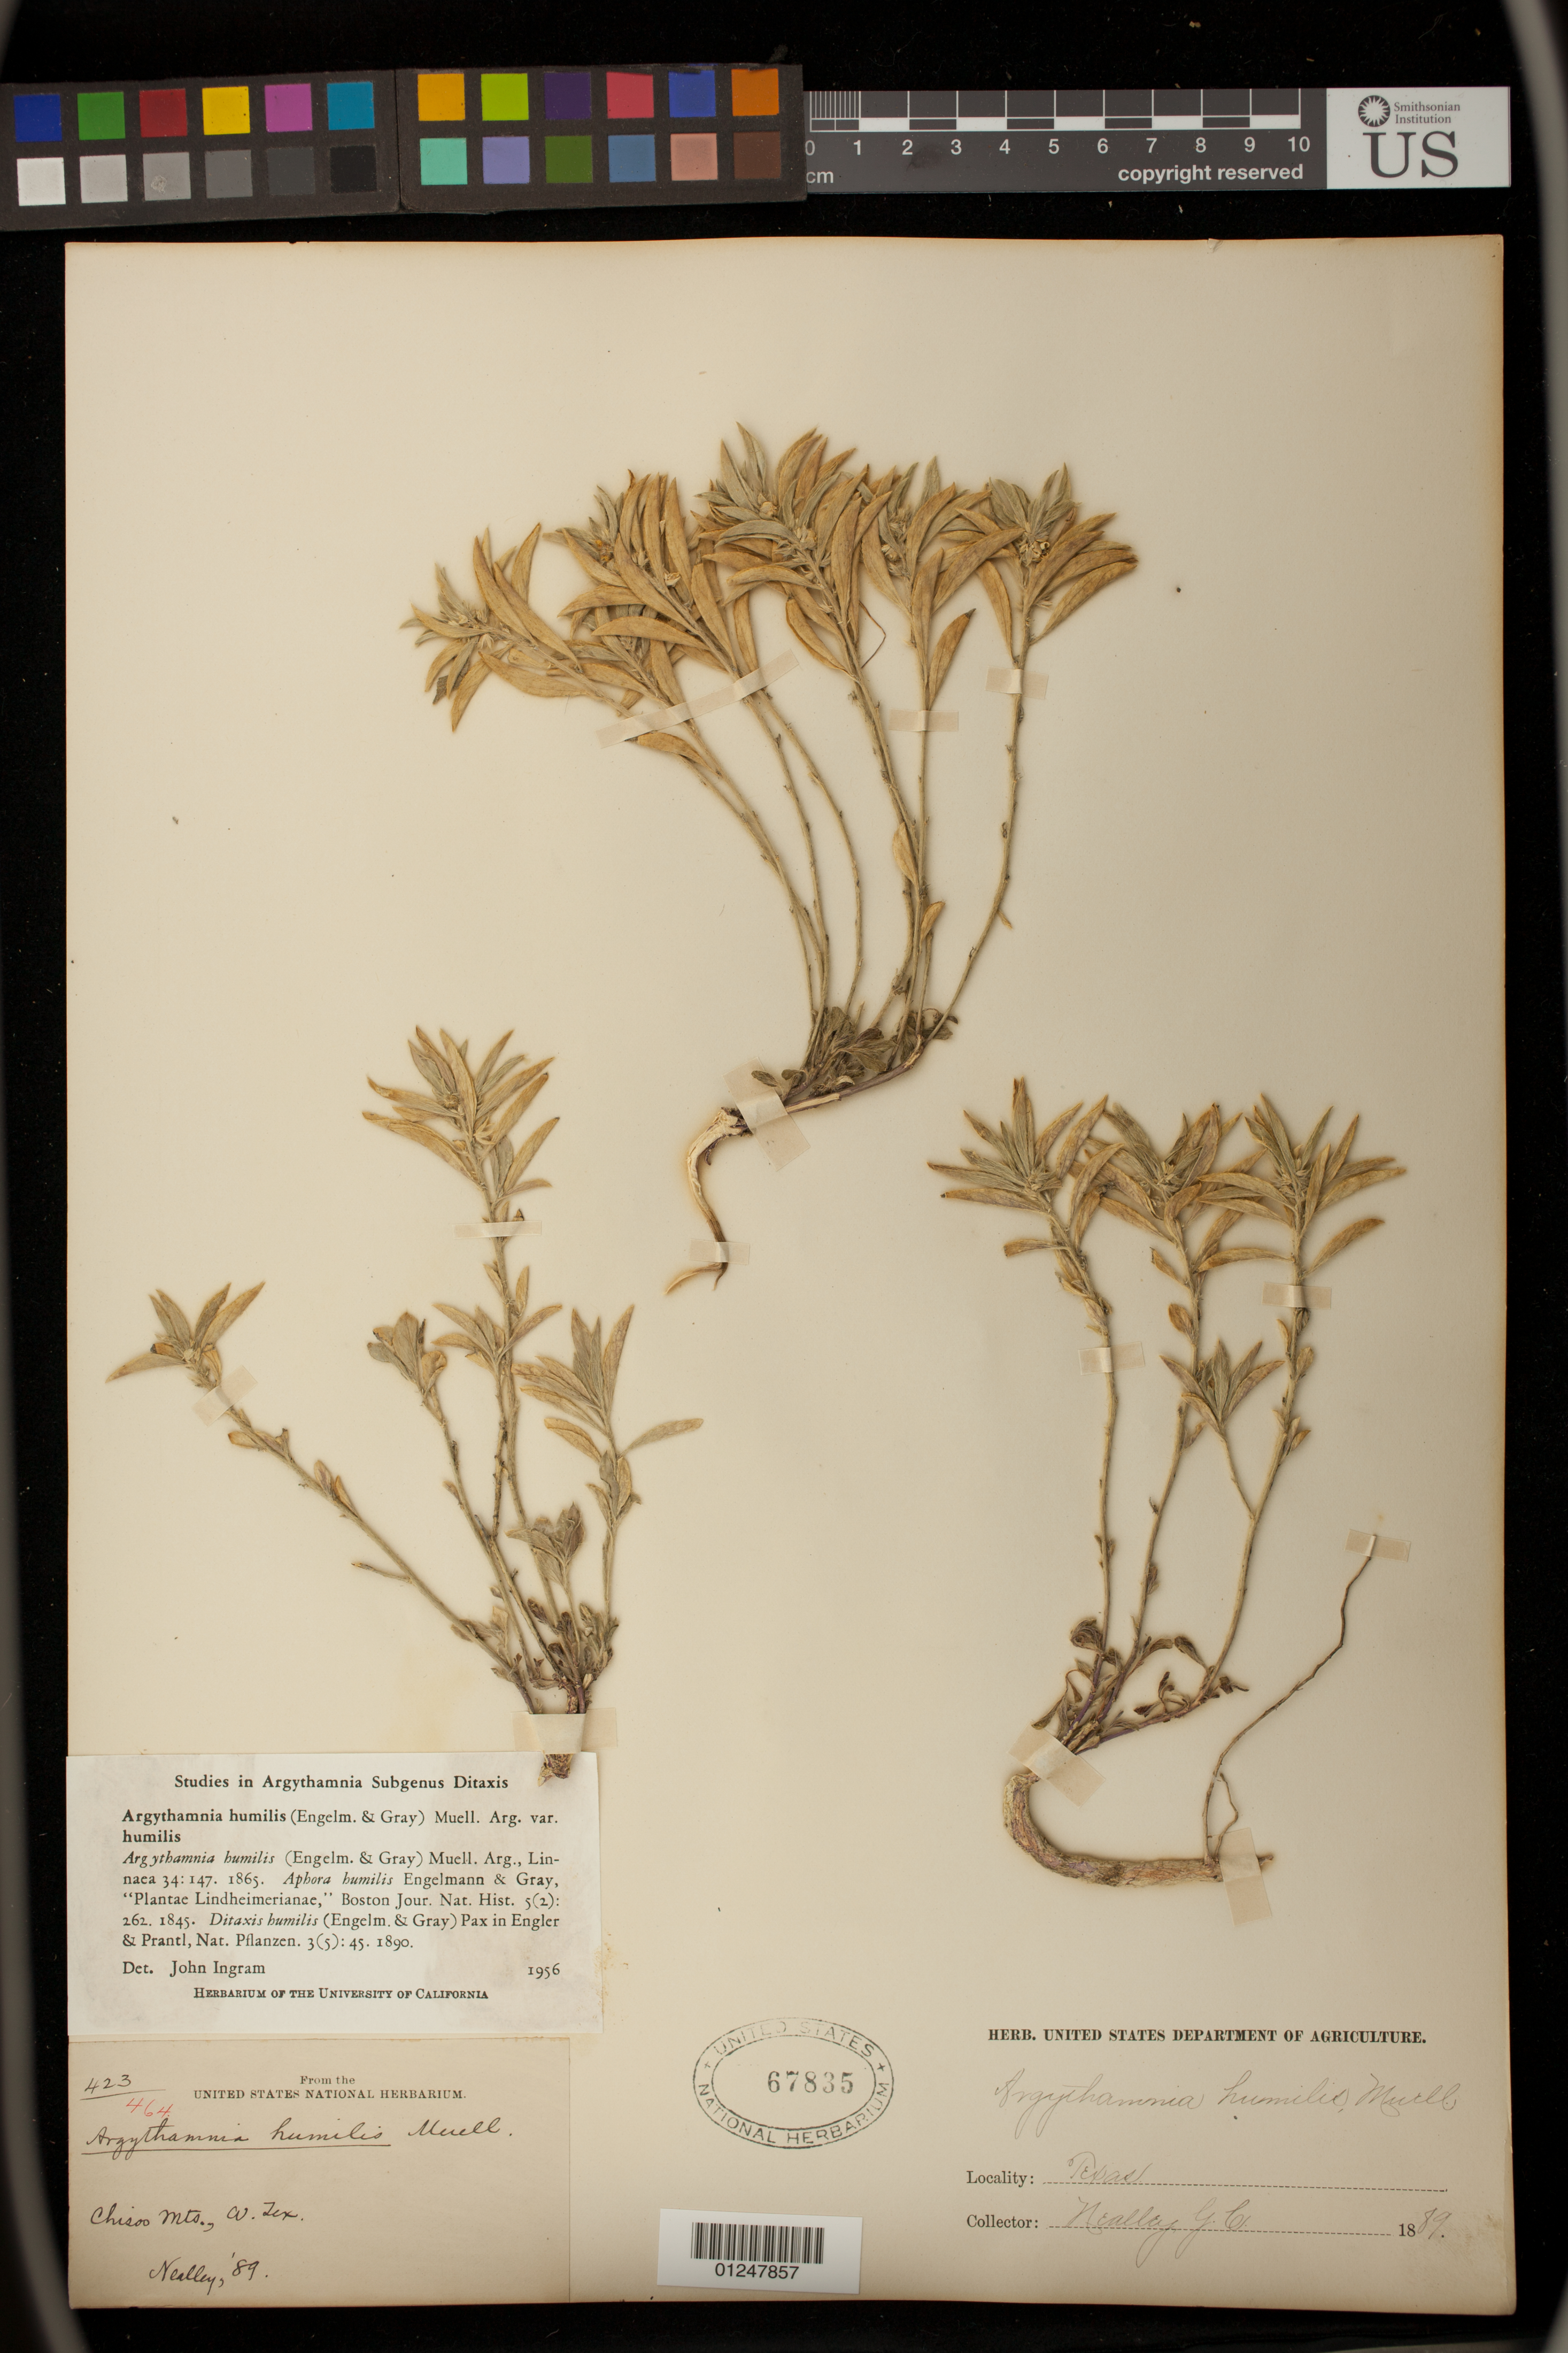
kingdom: Plantae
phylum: Tracheophyta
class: Magnoliopsida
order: Malpighiales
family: Euphorbiaceae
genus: Argythamnia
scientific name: Argythamnia humilis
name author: (Engelm. & A. Gray) Müll. Arg.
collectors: G. C. Nealley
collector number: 423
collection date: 1889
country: United States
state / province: Texas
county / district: Brewster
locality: Chisos Mts., W. Tex.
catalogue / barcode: US 67835